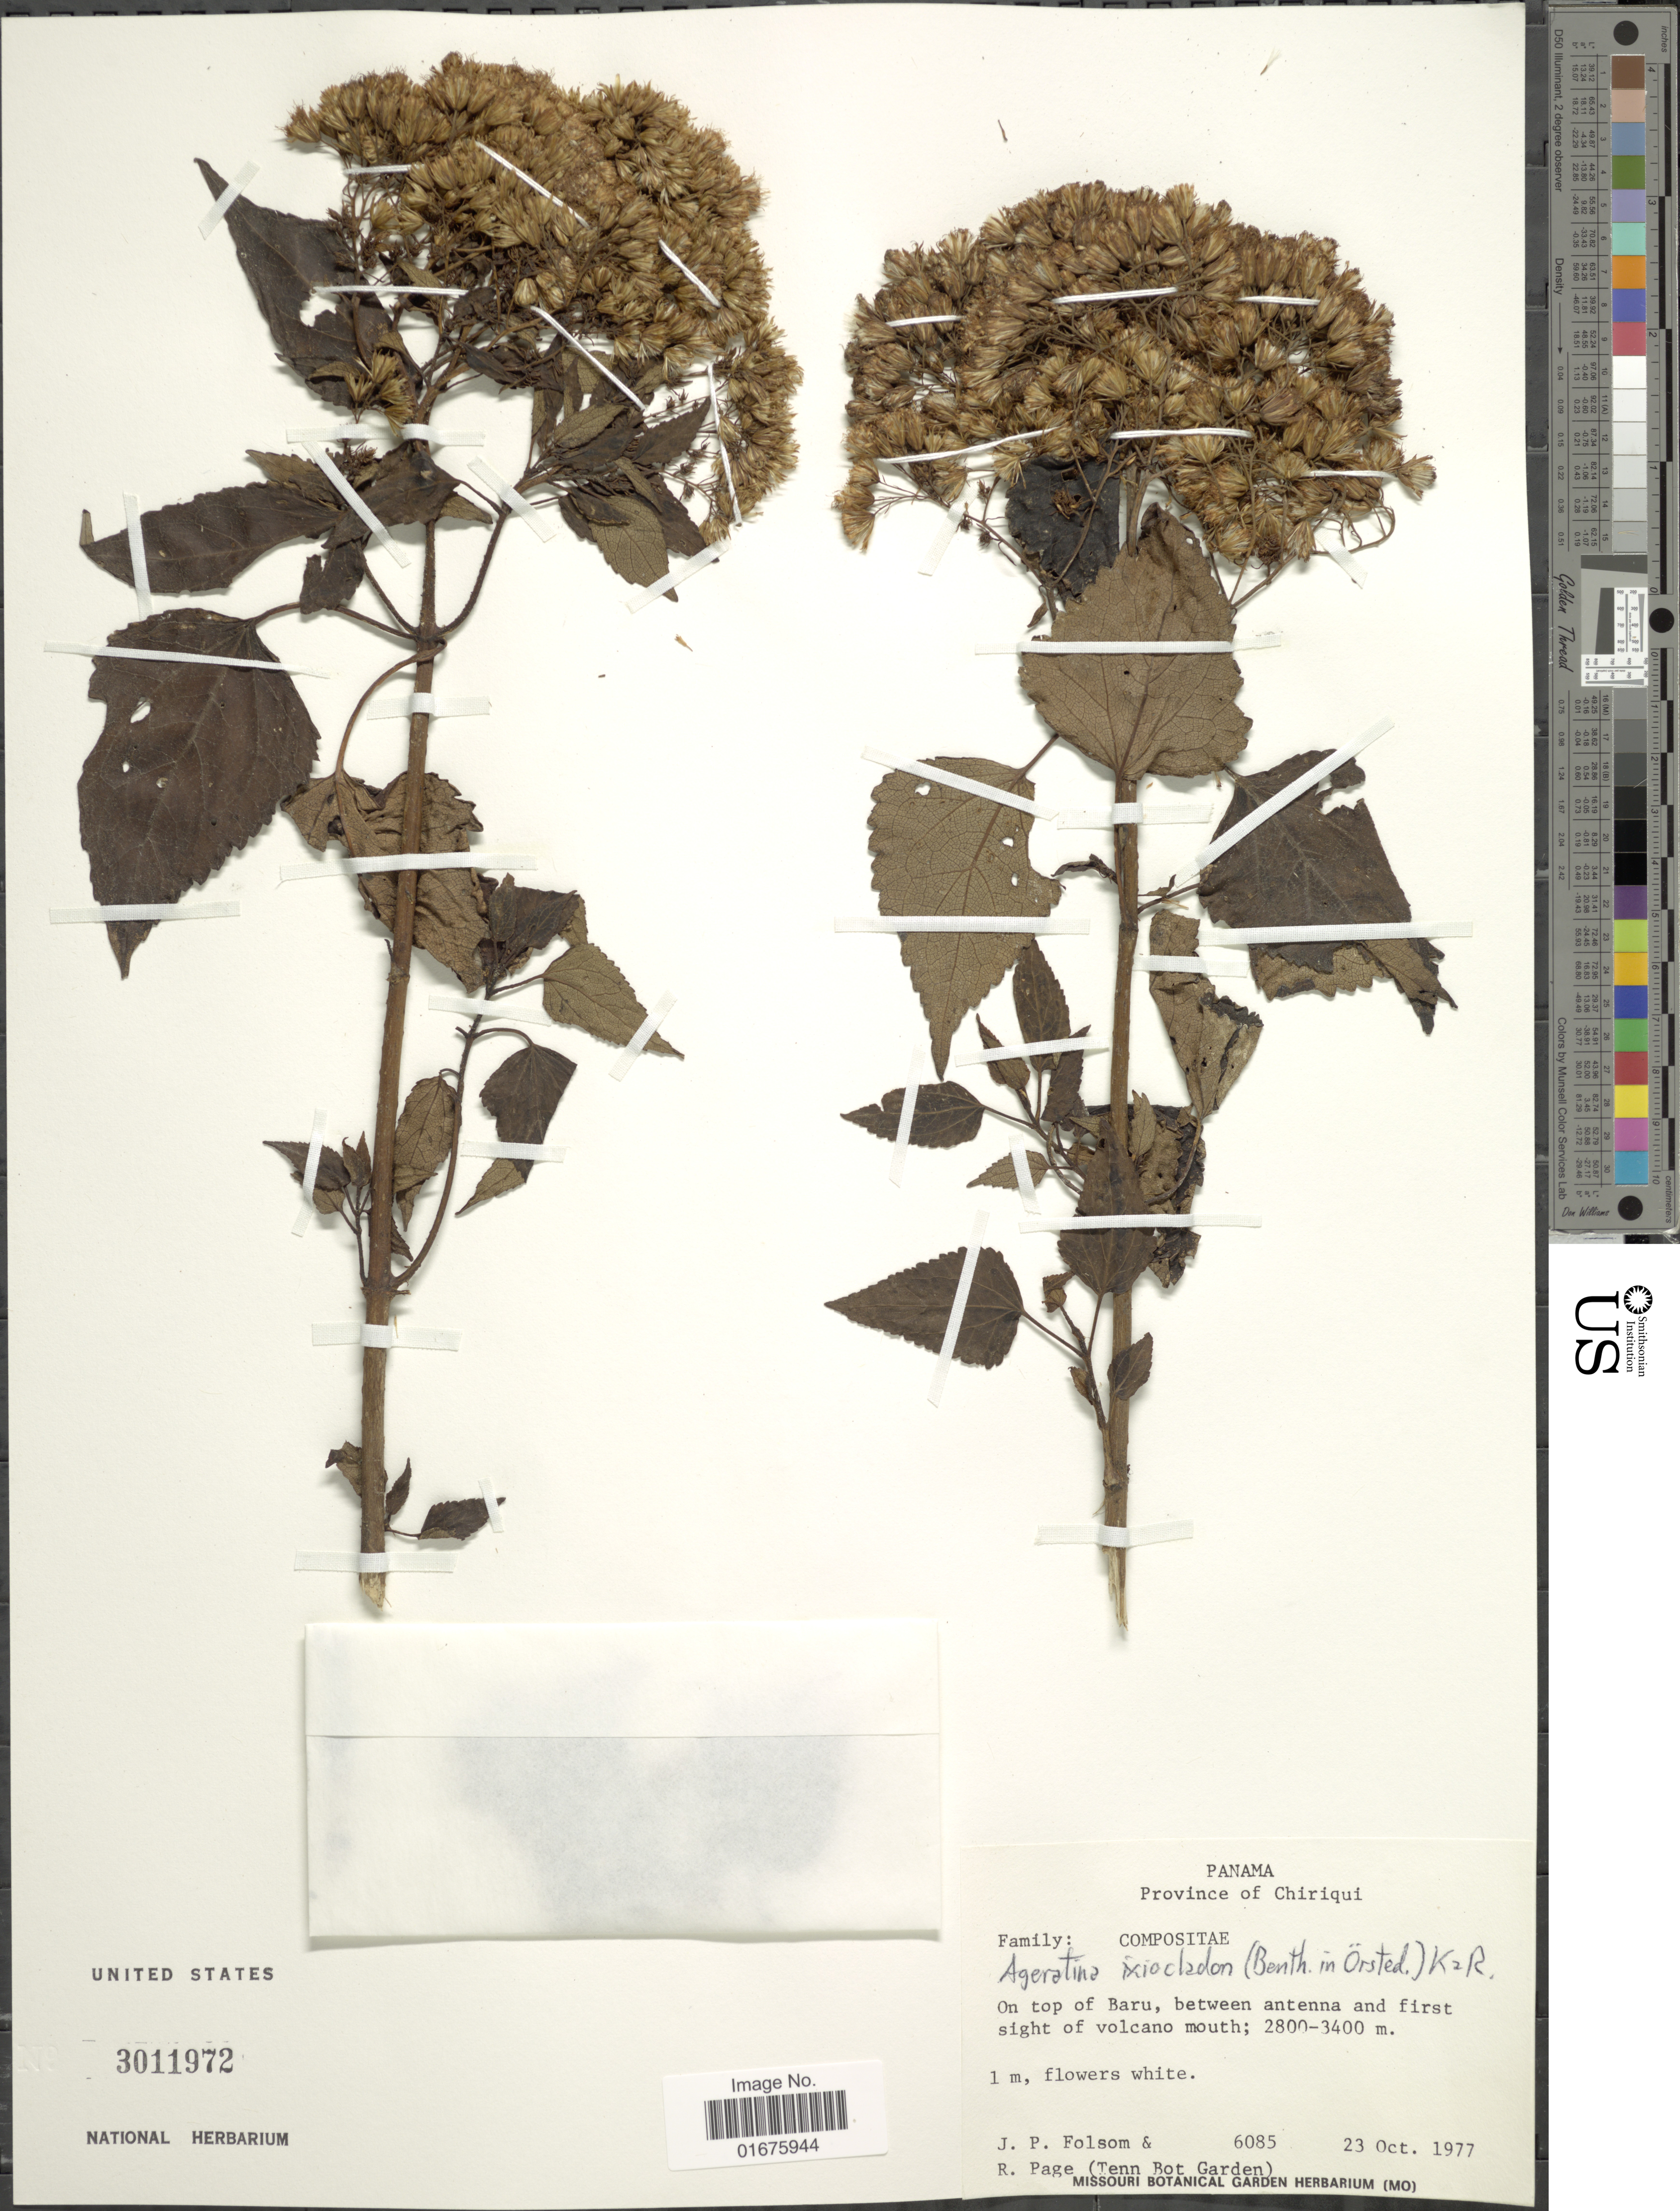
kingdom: Plantae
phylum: Tracheophyta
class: Magnoliopsida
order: Asterales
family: Asteraceae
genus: Ageratina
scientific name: Ageratina ixiocladon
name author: (Benth. ex Oerst.) R.M. King & H. Rob.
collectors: J. P. Folsom & R. Page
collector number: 6085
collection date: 1977-10-23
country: Panama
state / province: Chiriqui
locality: On top of Baru, between antenna and first sight of volcano mouth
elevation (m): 2800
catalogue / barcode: US 3011972